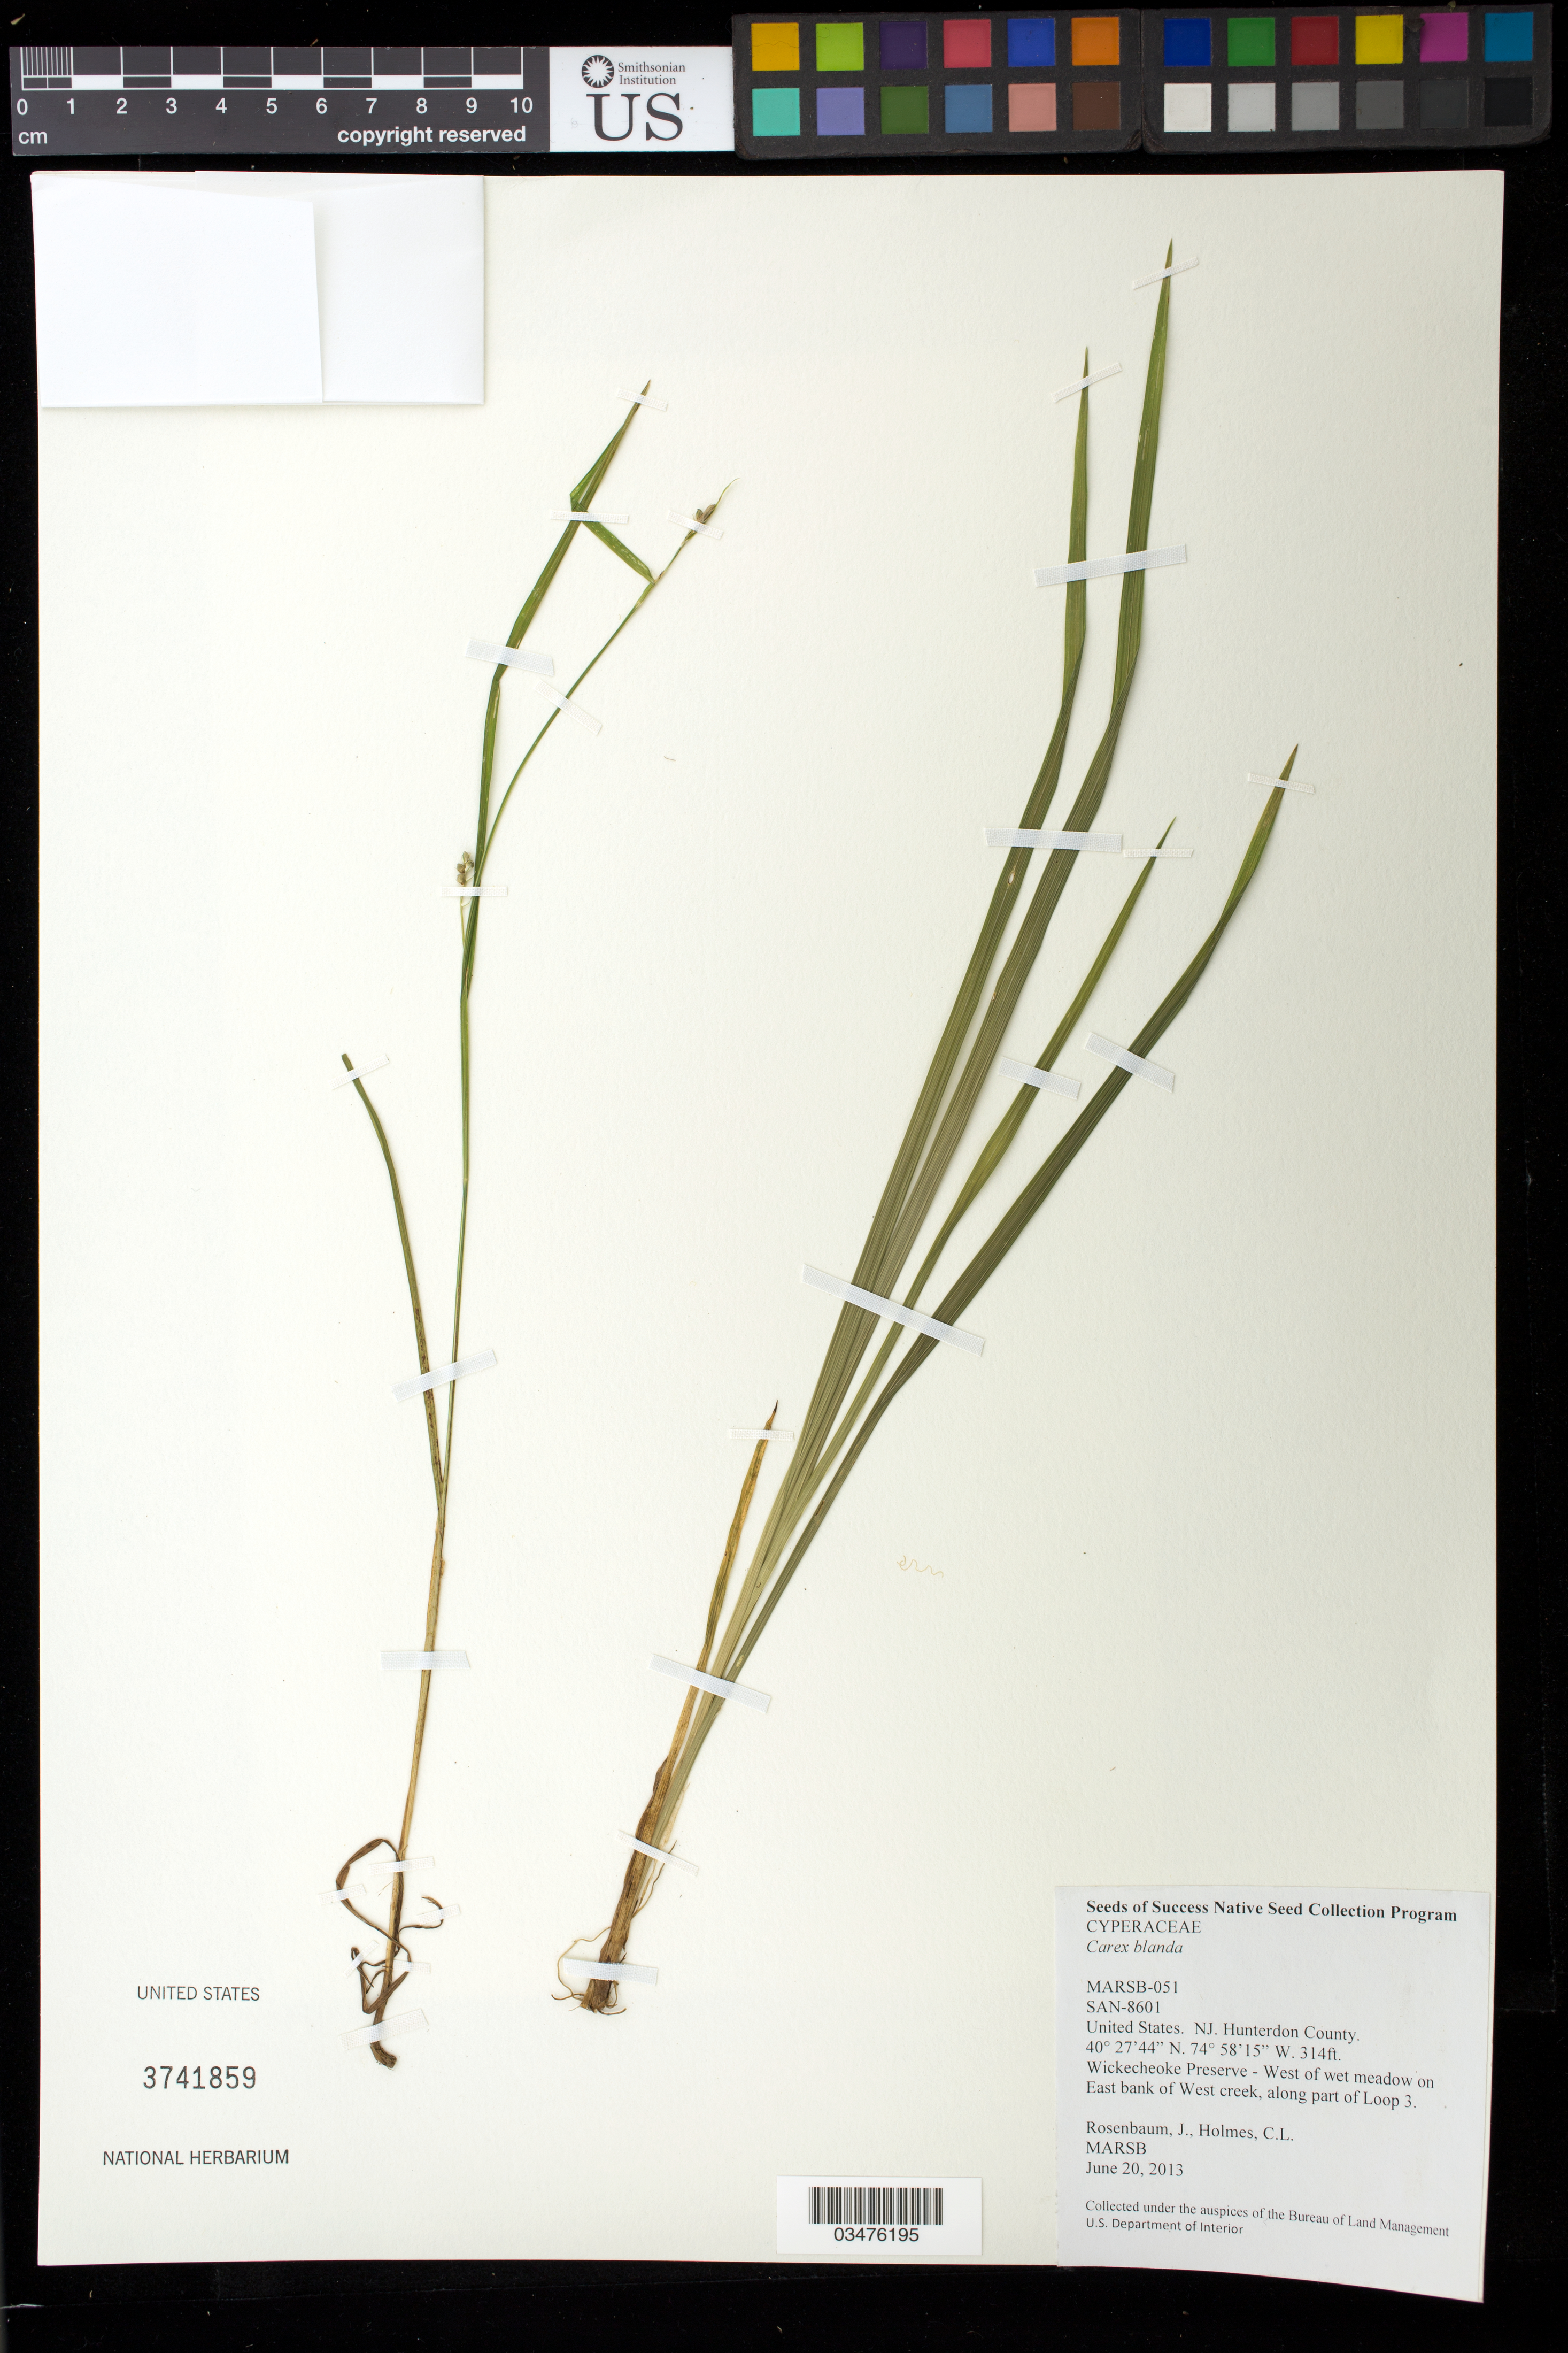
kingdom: Plantae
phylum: Tracheophyta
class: Liliopsida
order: Poales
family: Cyperaceae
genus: Carex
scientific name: Carex blanda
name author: Dewey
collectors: J. Rosenbaum & C. Holmes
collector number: MARSB-051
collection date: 2013-06-20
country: United States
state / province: New Jersey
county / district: Hunterdon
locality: Wickecheoke Preserve, West of wet meadow on East bank of West creek, along part of Loop 3.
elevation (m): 96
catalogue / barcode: US 3741859